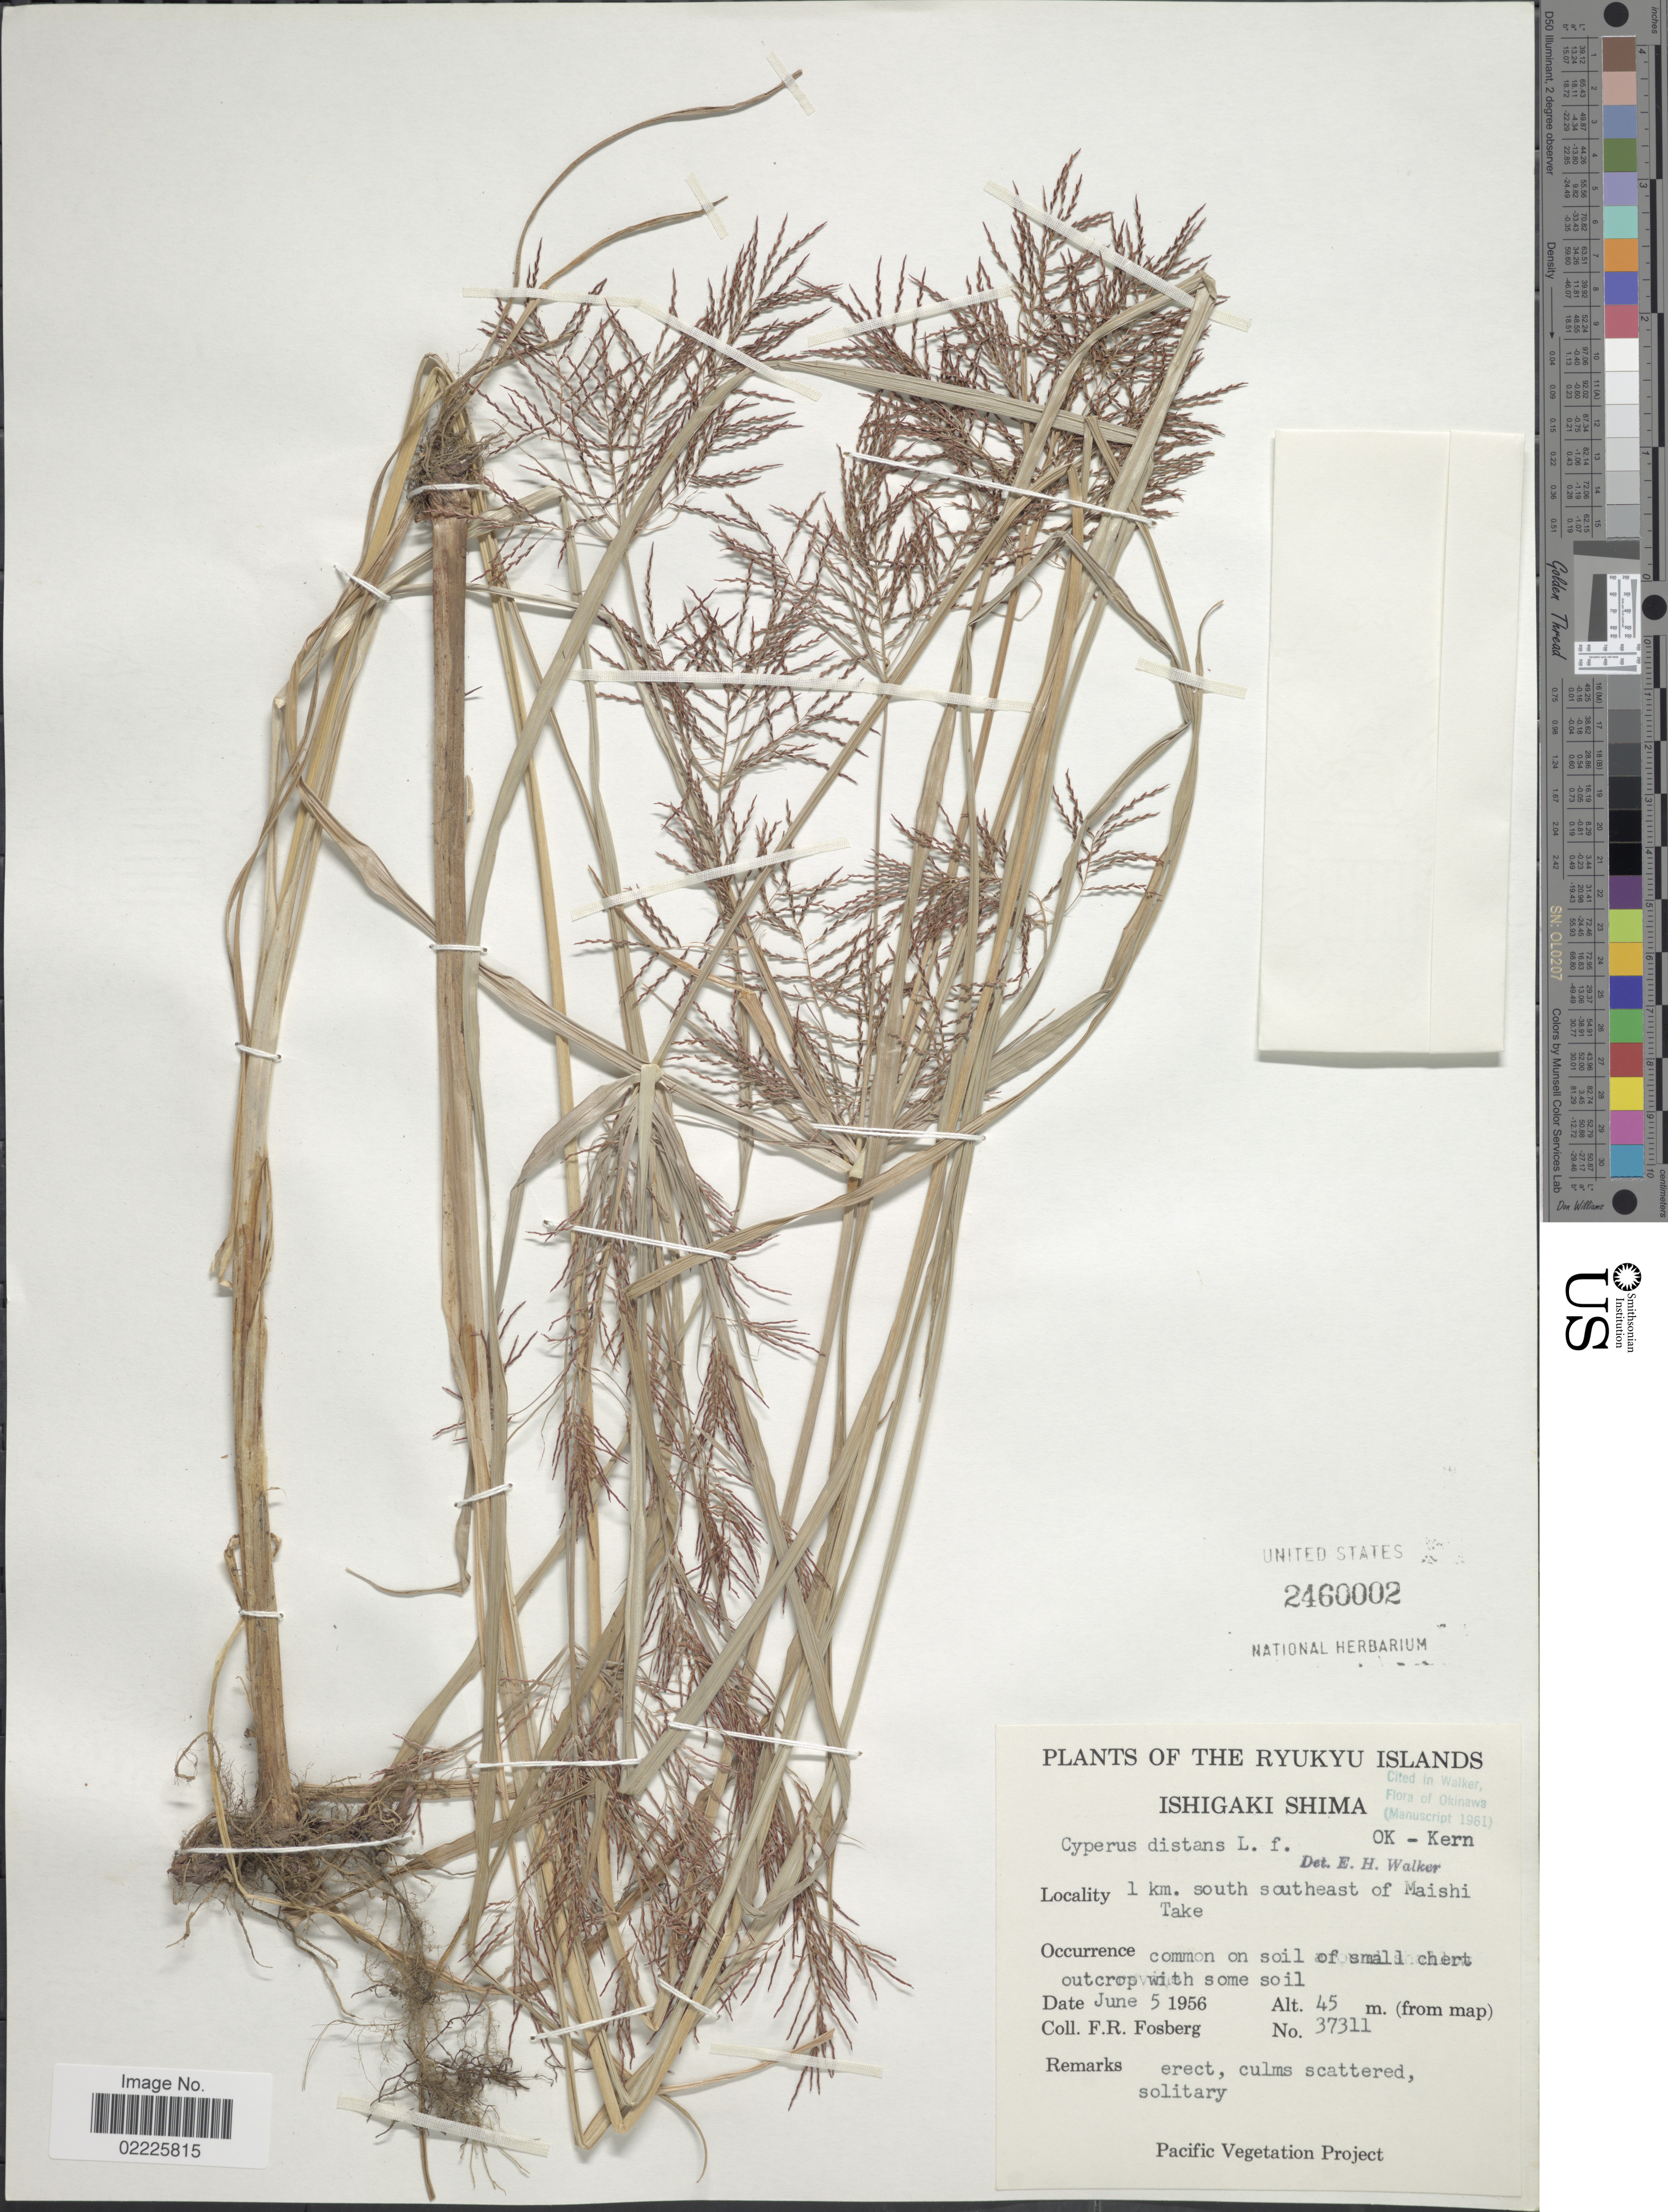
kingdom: Plantae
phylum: Tracheophyta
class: Liliopsida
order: Poales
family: Cyperaceae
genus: Cyperus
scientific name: Cyperus distans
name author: L. f.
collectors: F. R. Fosberg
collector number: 37311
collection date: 1956-06-05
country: Japan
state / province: Okinawa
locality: Ryukyu Islands, Ishigaki Shima, 1 km. south southeast of Maishi Take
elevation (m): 45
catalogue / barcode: US 2460002